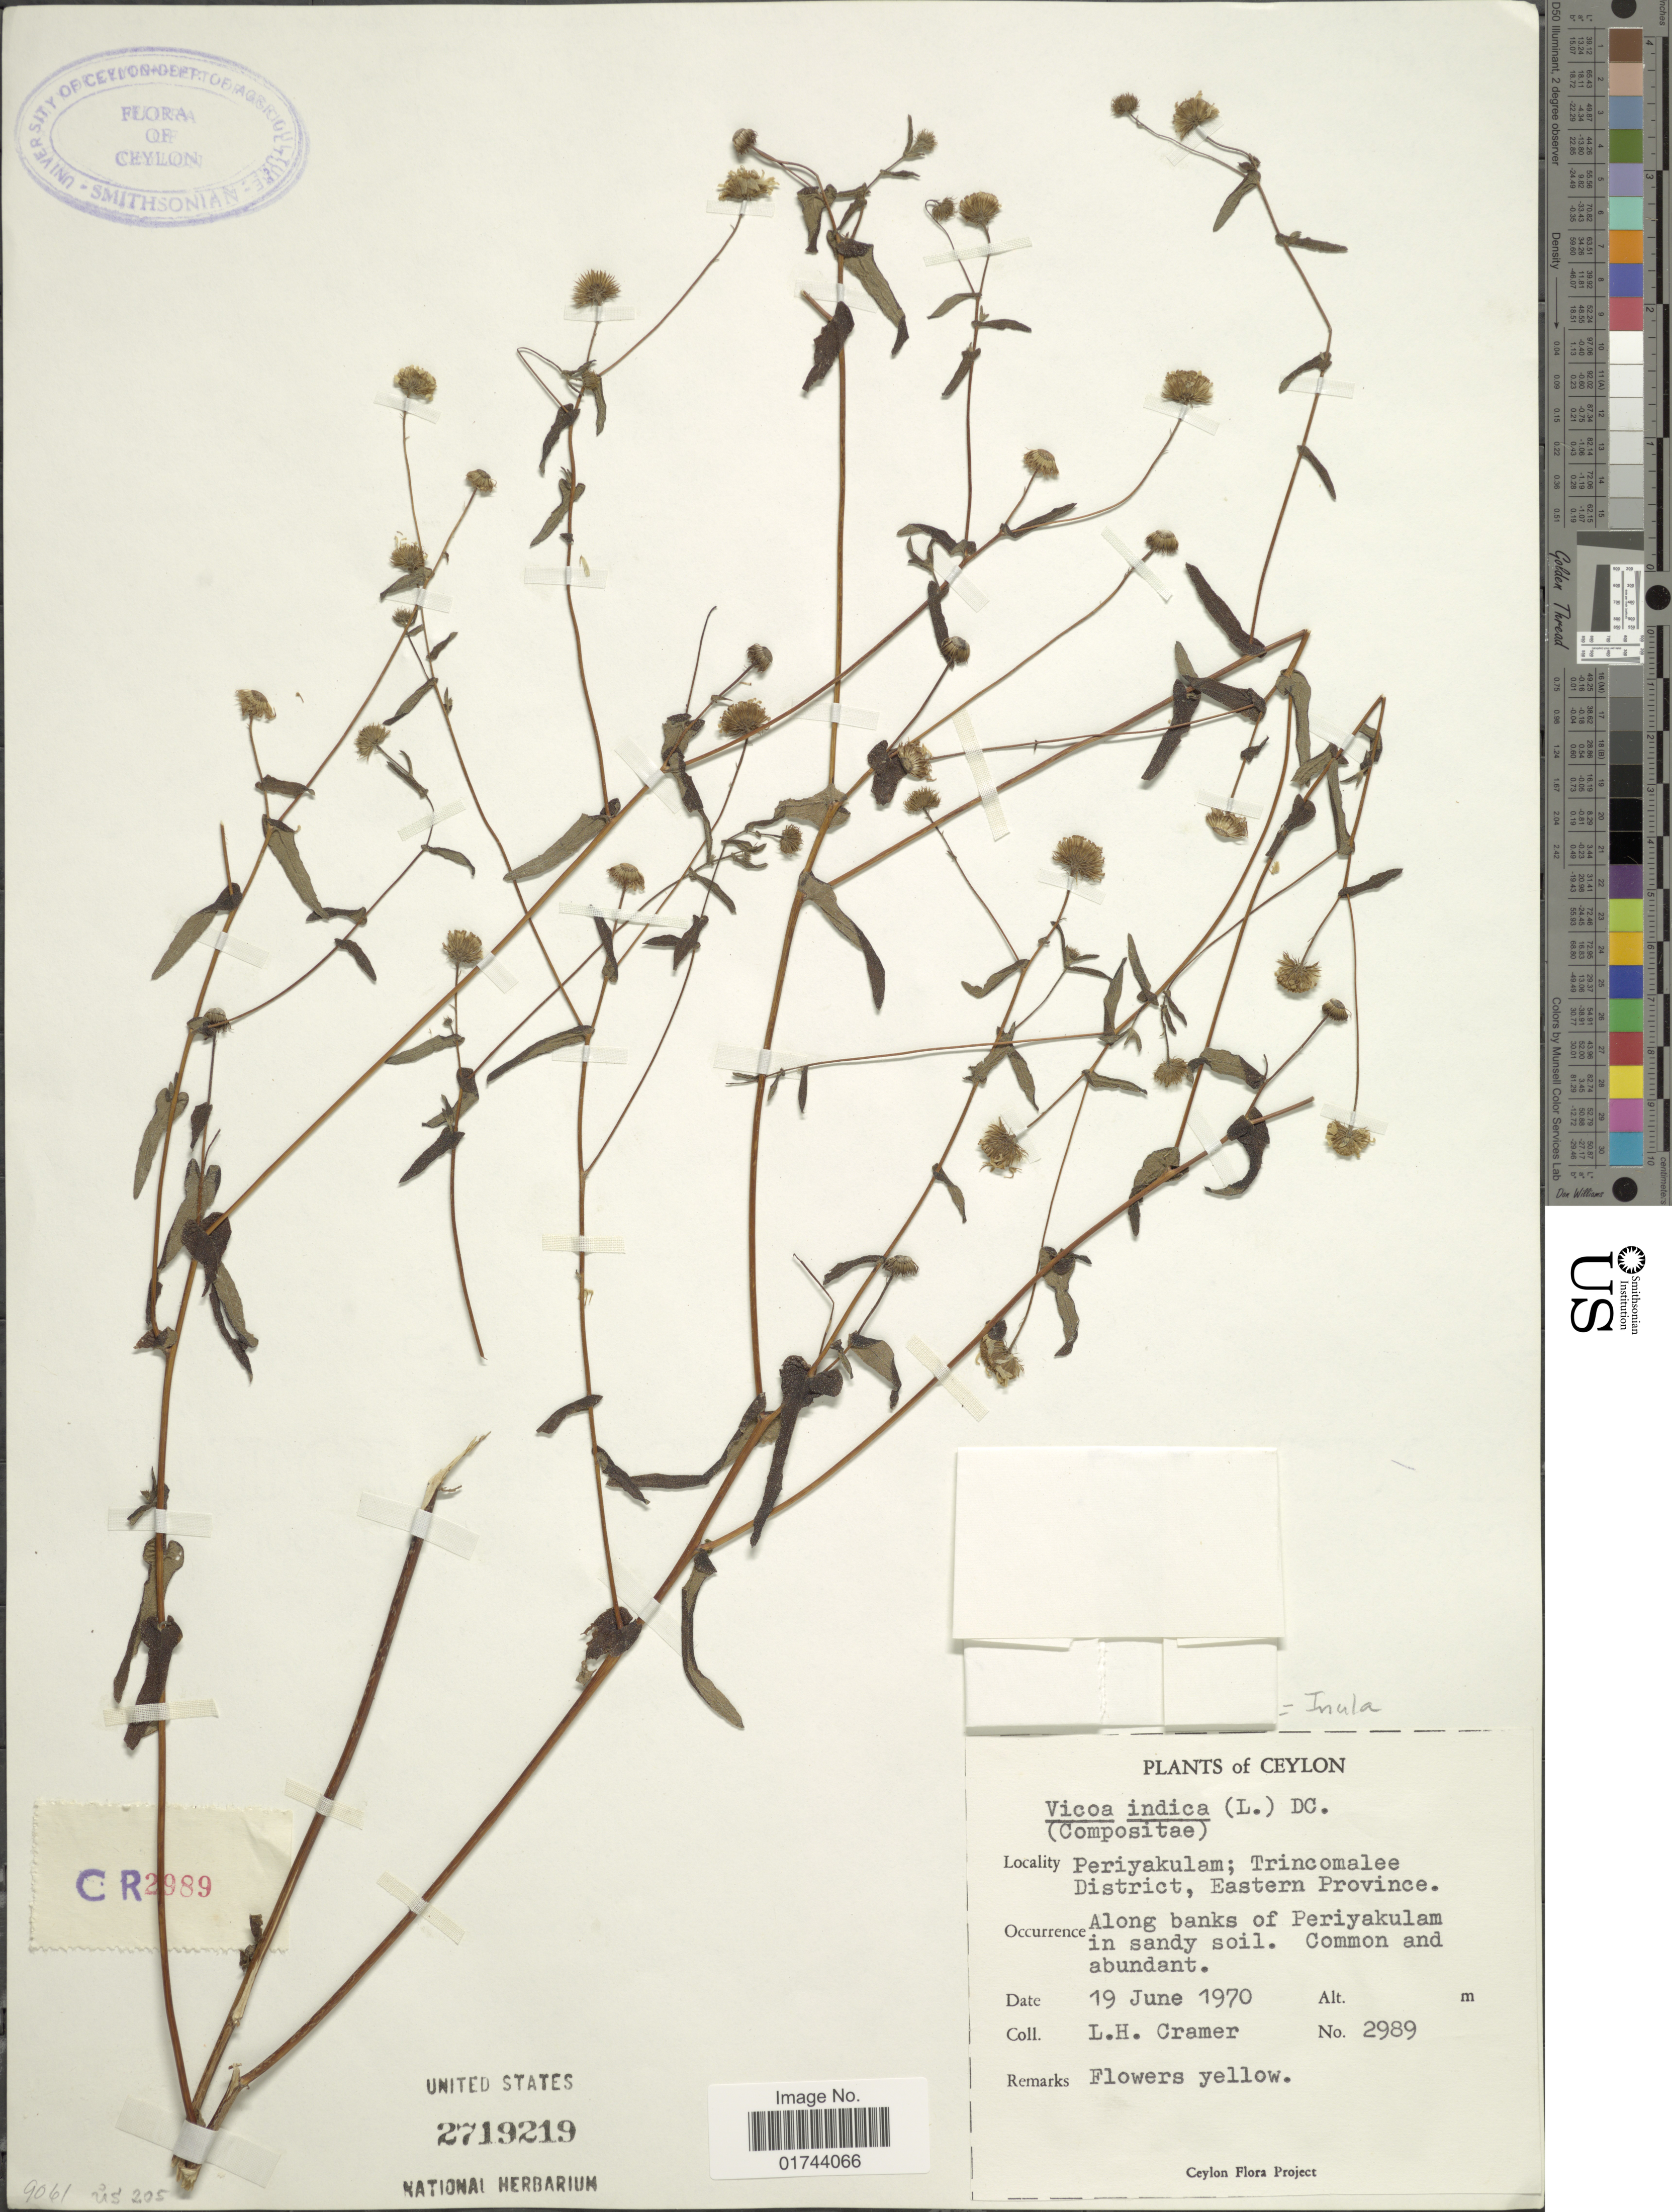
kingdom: Plantae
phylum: Tracheophyta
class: Magnoliopsida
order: Asterales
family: Asteraceae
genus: Inula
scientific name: Inula indica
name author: L.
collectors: L. H. Cramer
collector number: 2989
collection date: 1970-06-19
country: Sri Lanka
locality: Ceylon, Periyakulam; Trincomalee District, Eastern Province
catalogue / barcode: US 2719219